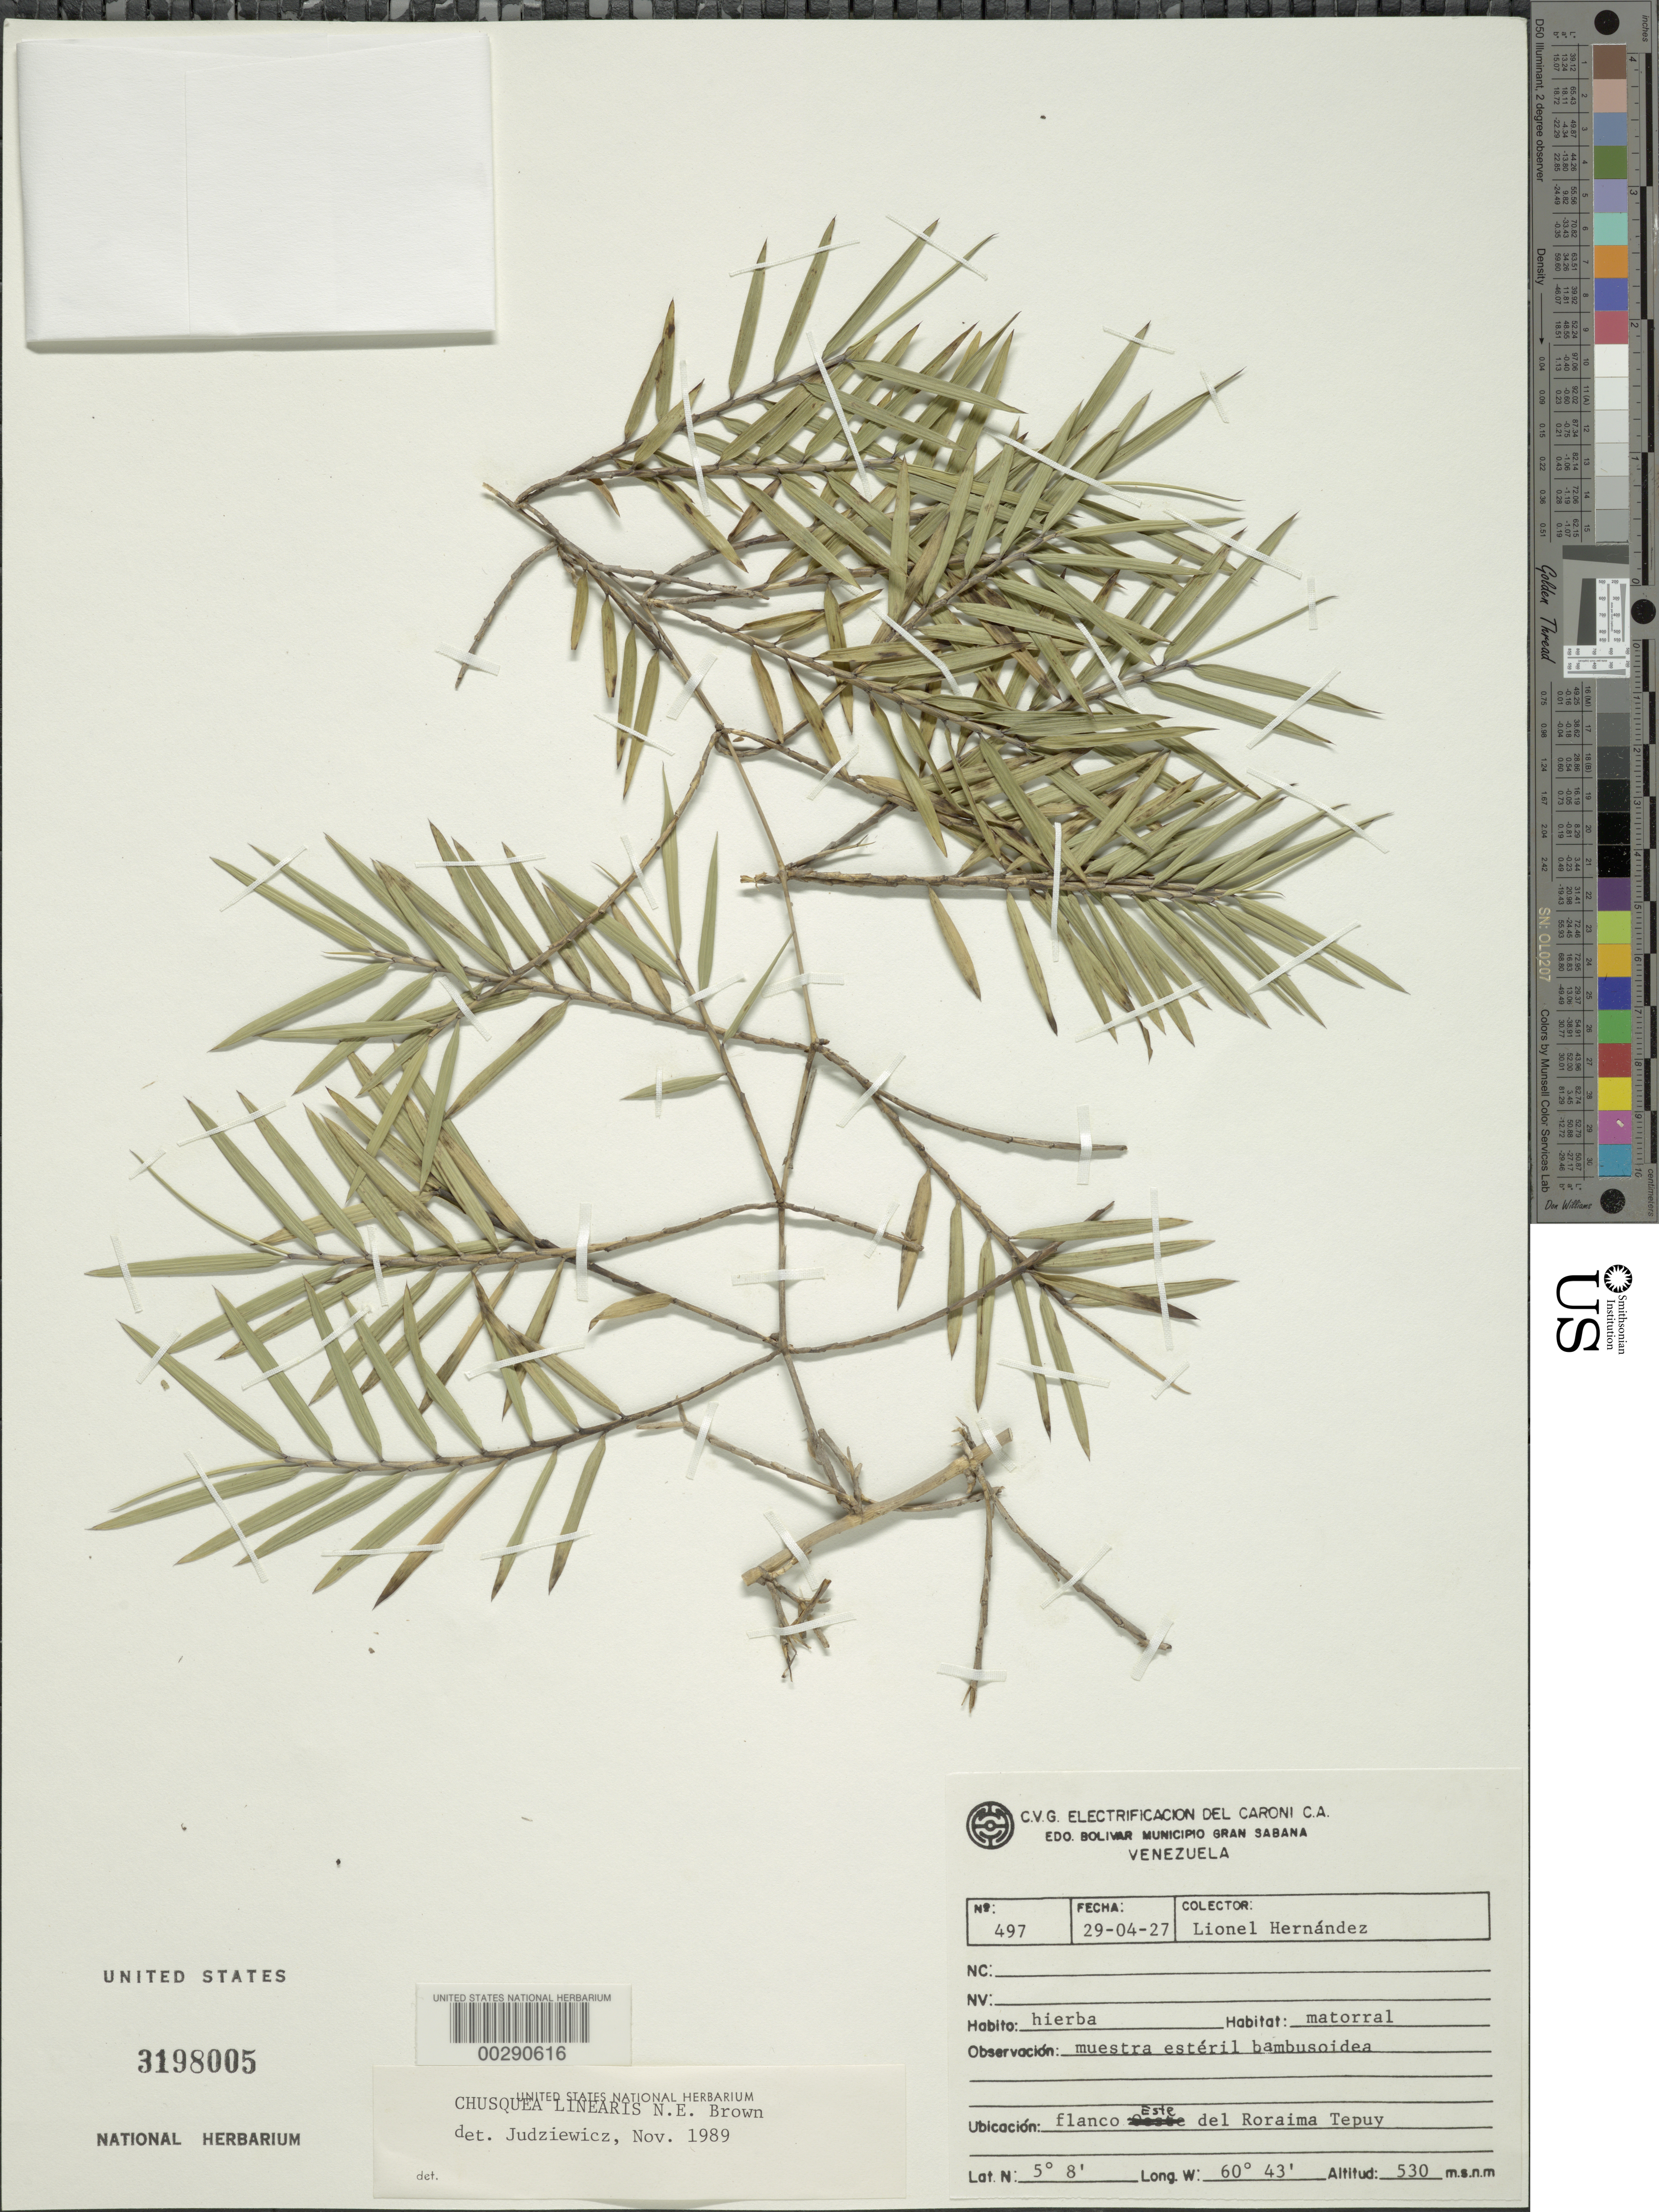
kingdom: Plantae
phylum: Tracheophyta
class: Liliopsida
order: Poales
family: Poaceae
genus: Chusquea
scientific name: Chusquea linearis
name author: N.E. Br.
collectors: L. G. Hernández-Sandoval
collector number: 497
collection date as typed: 29 Apr 1987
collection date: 1987-04-29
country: Venezuela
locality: Flanco este del roraima tepuy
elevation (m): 530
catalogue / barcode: US 3198005